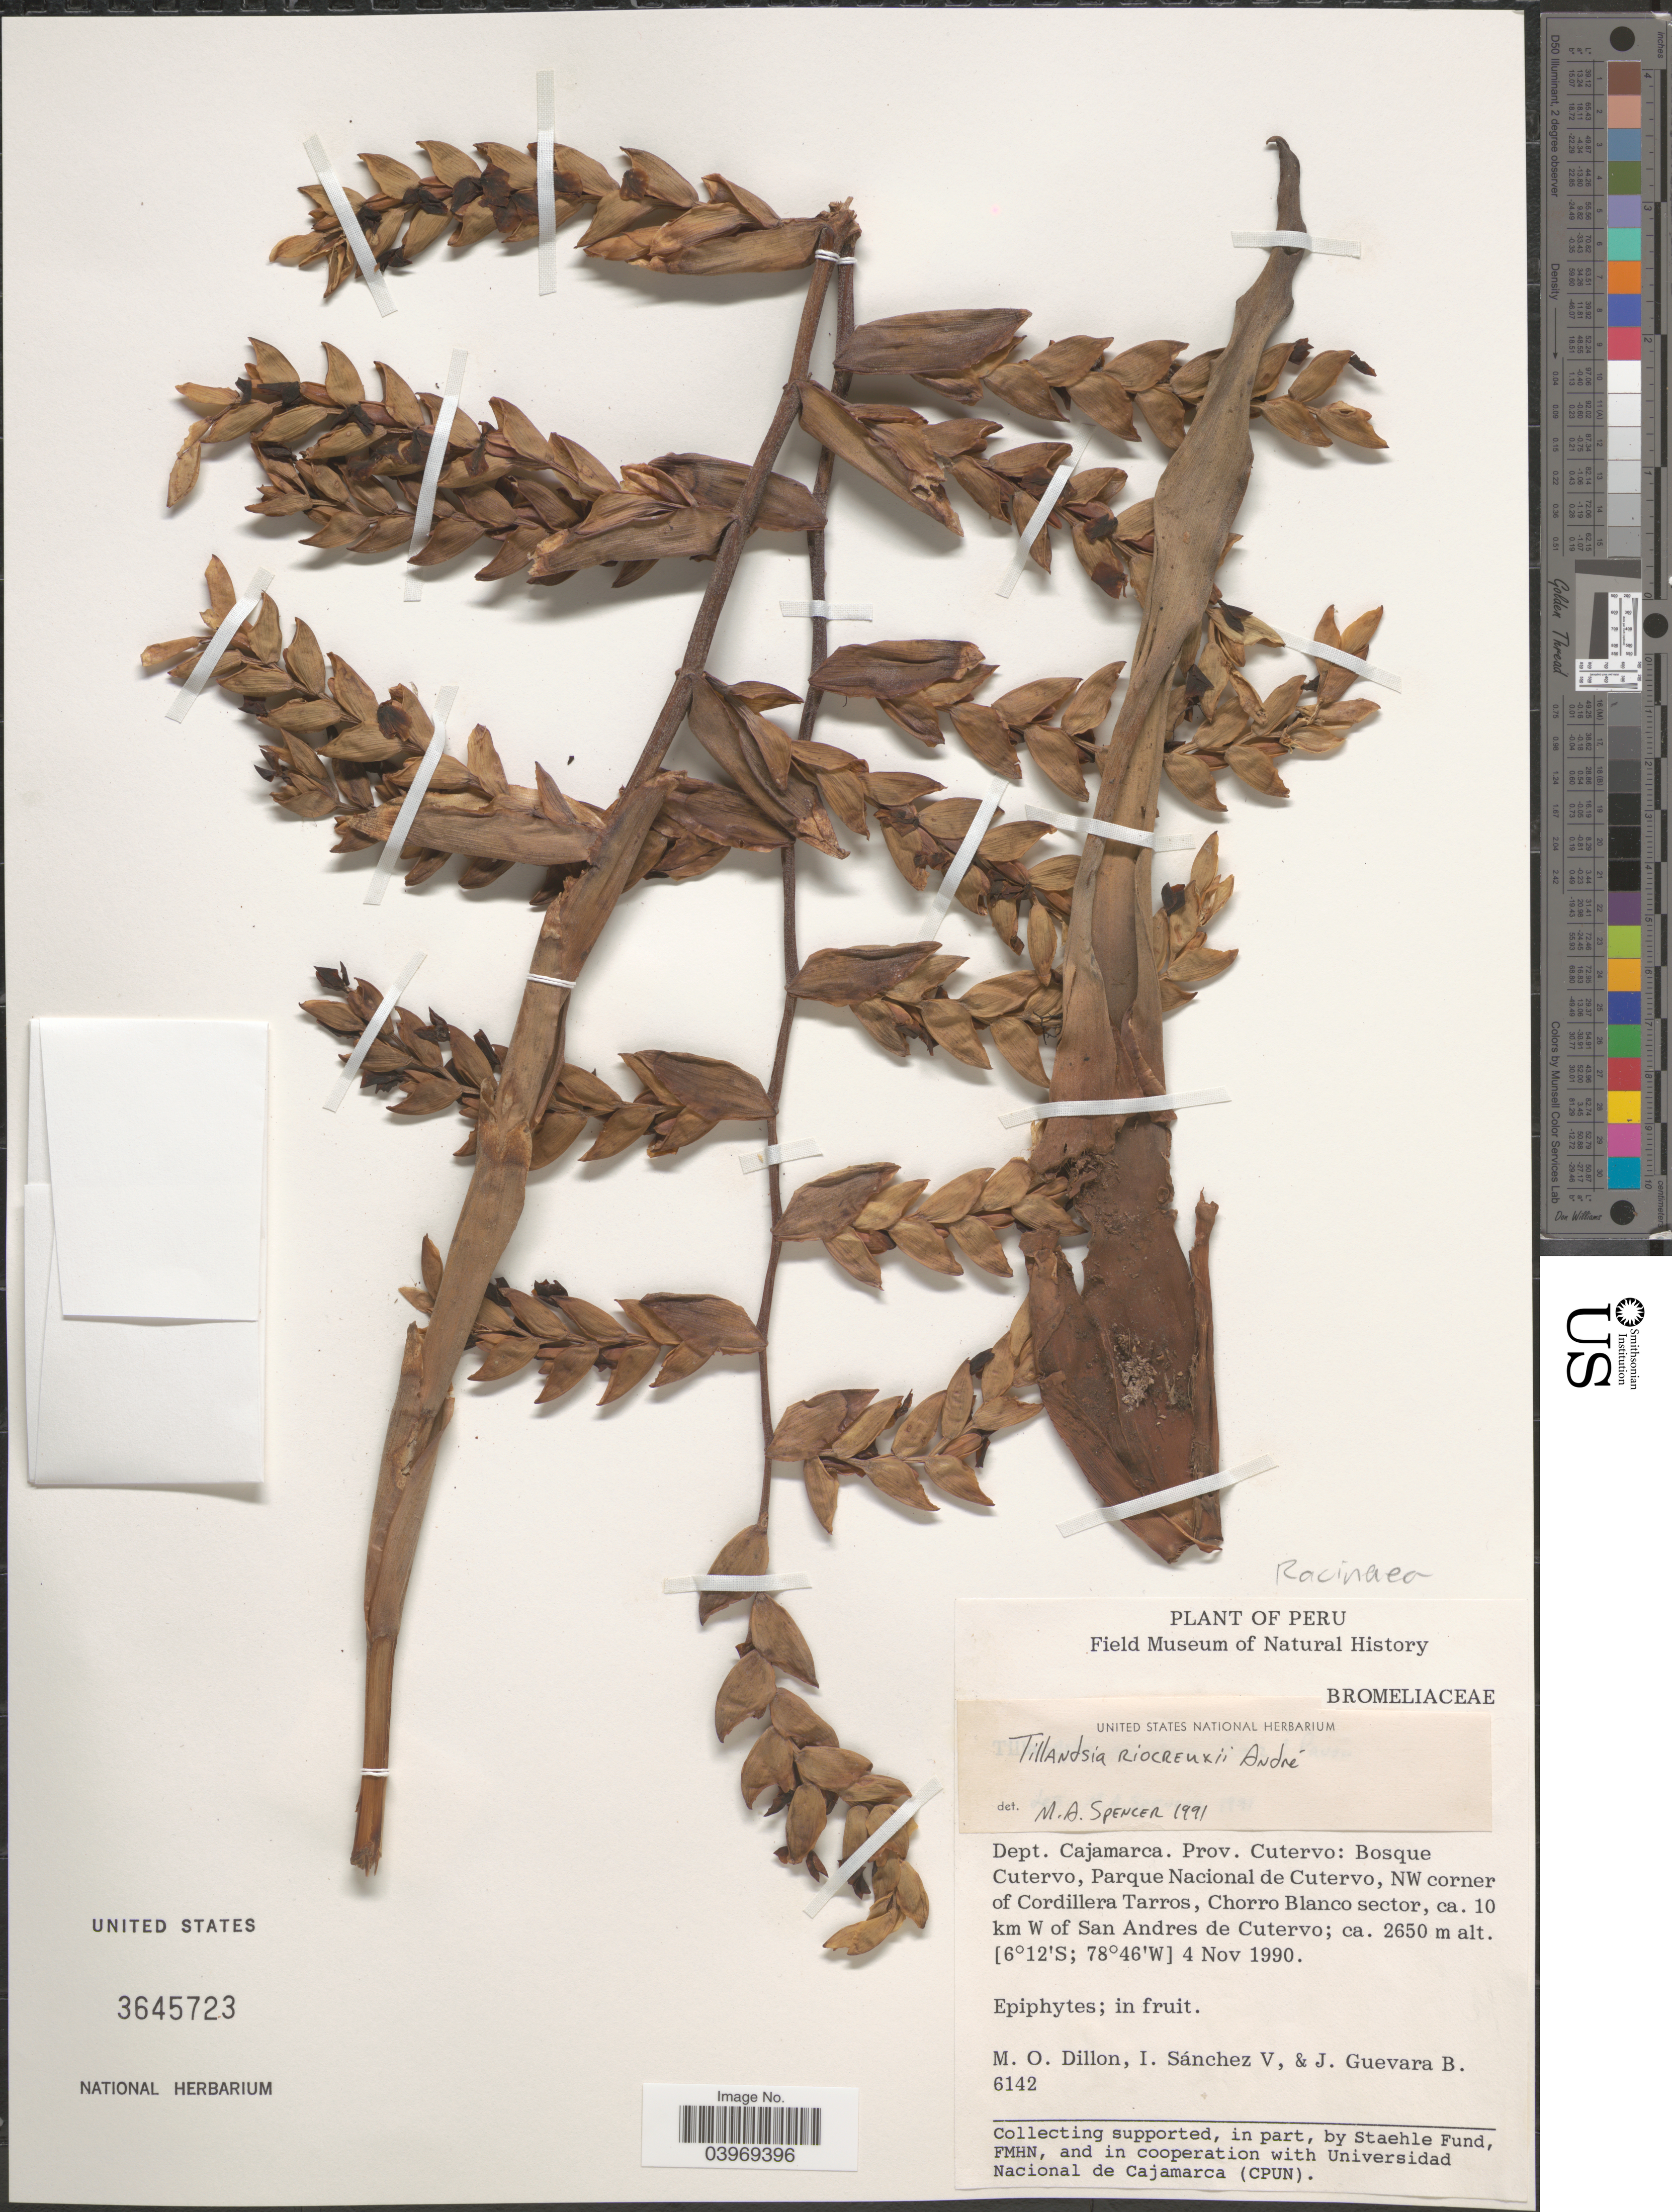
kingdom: Plantae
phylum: Tracheophyta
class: Liliopsida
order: Poales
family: Bromeliaceae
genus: Racinaea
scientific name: Racinaea riocreuxii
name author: (André) M.A. Spencer & L.B. Sm.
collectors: M. O. Dillon, I. Sánchez Vega & J. Guevara B.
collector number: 6142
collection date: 1990-11-04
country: Peru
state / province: Cajamarca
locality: Dept. Cajamarca. Prov. Cutervo: Bosque Cutervo, Parque Nacional de Cutervo, NW corner of Cordillera Tarros, Chorro Blanco sector, ca. 10 km W of San Andres de Cutervo.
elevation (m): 2650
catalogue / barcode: US 3645723